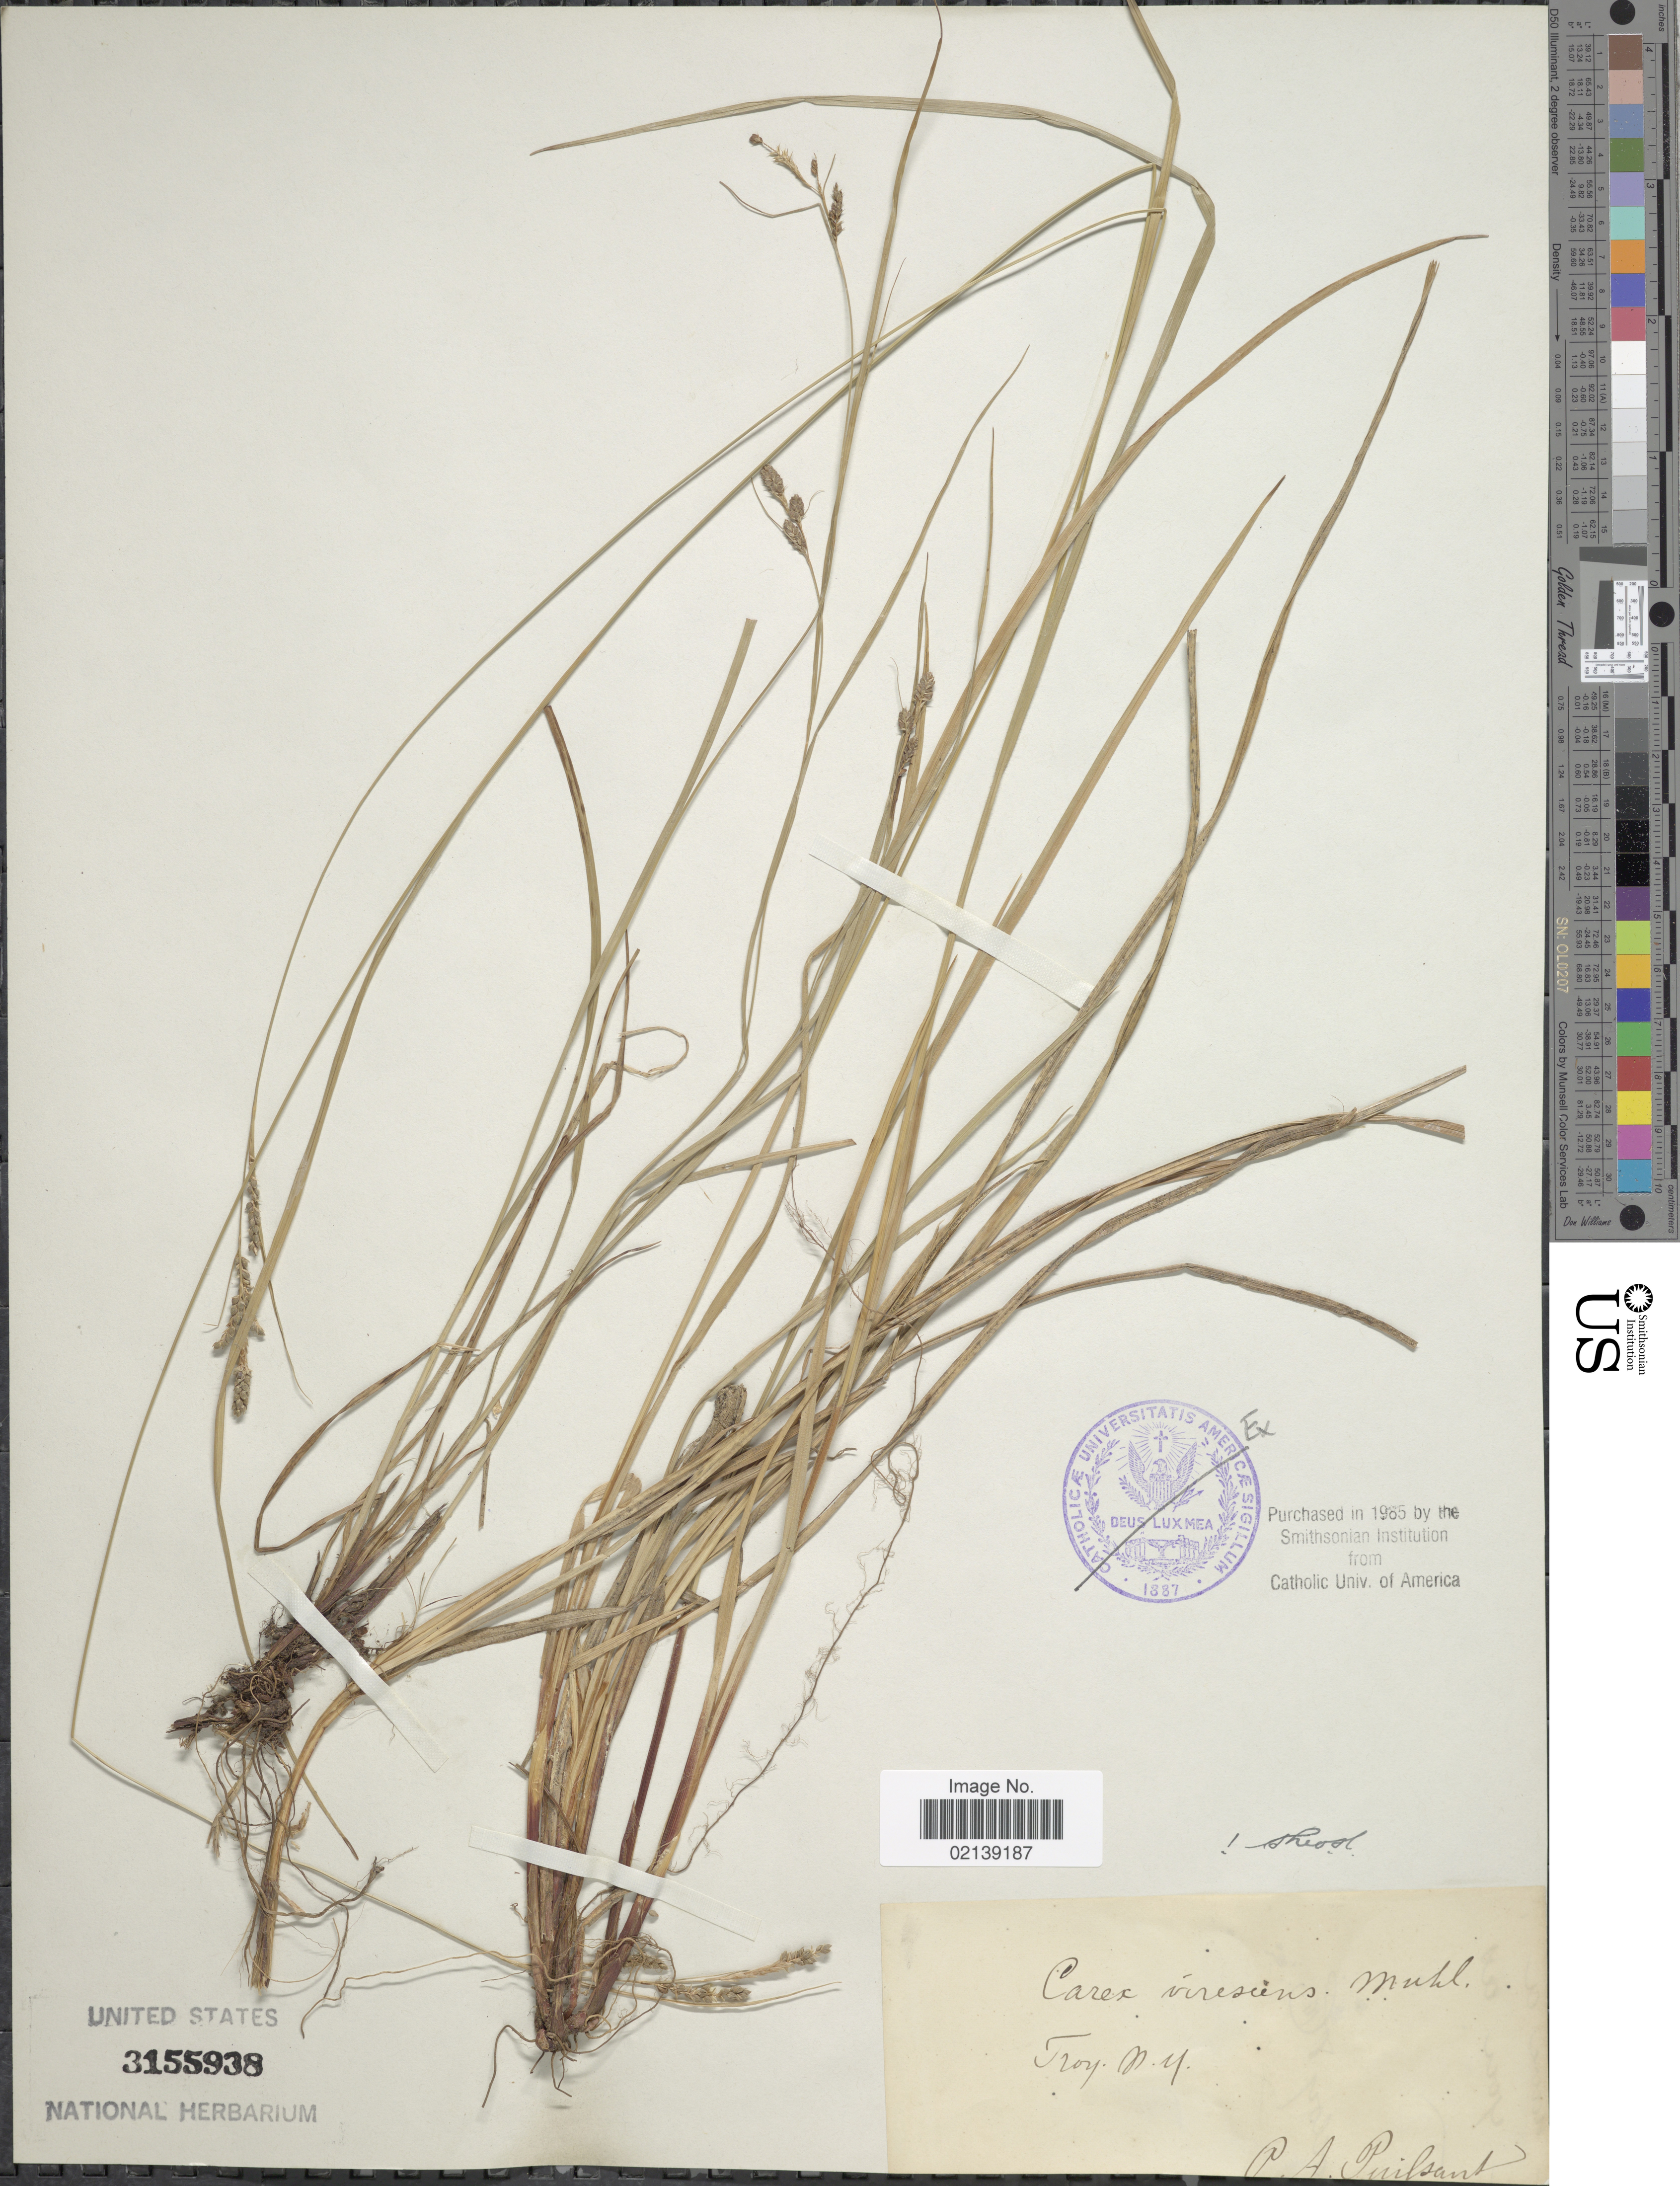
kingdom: Plantae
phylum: Tracheophyta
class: Liliopsida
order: Poales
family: Cyperaceae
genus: Carex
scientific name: Carex virescens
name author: Muhl. ex Willd.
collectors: P. Puissant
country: United States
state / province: New York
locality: Troy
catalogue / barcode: US 3155938